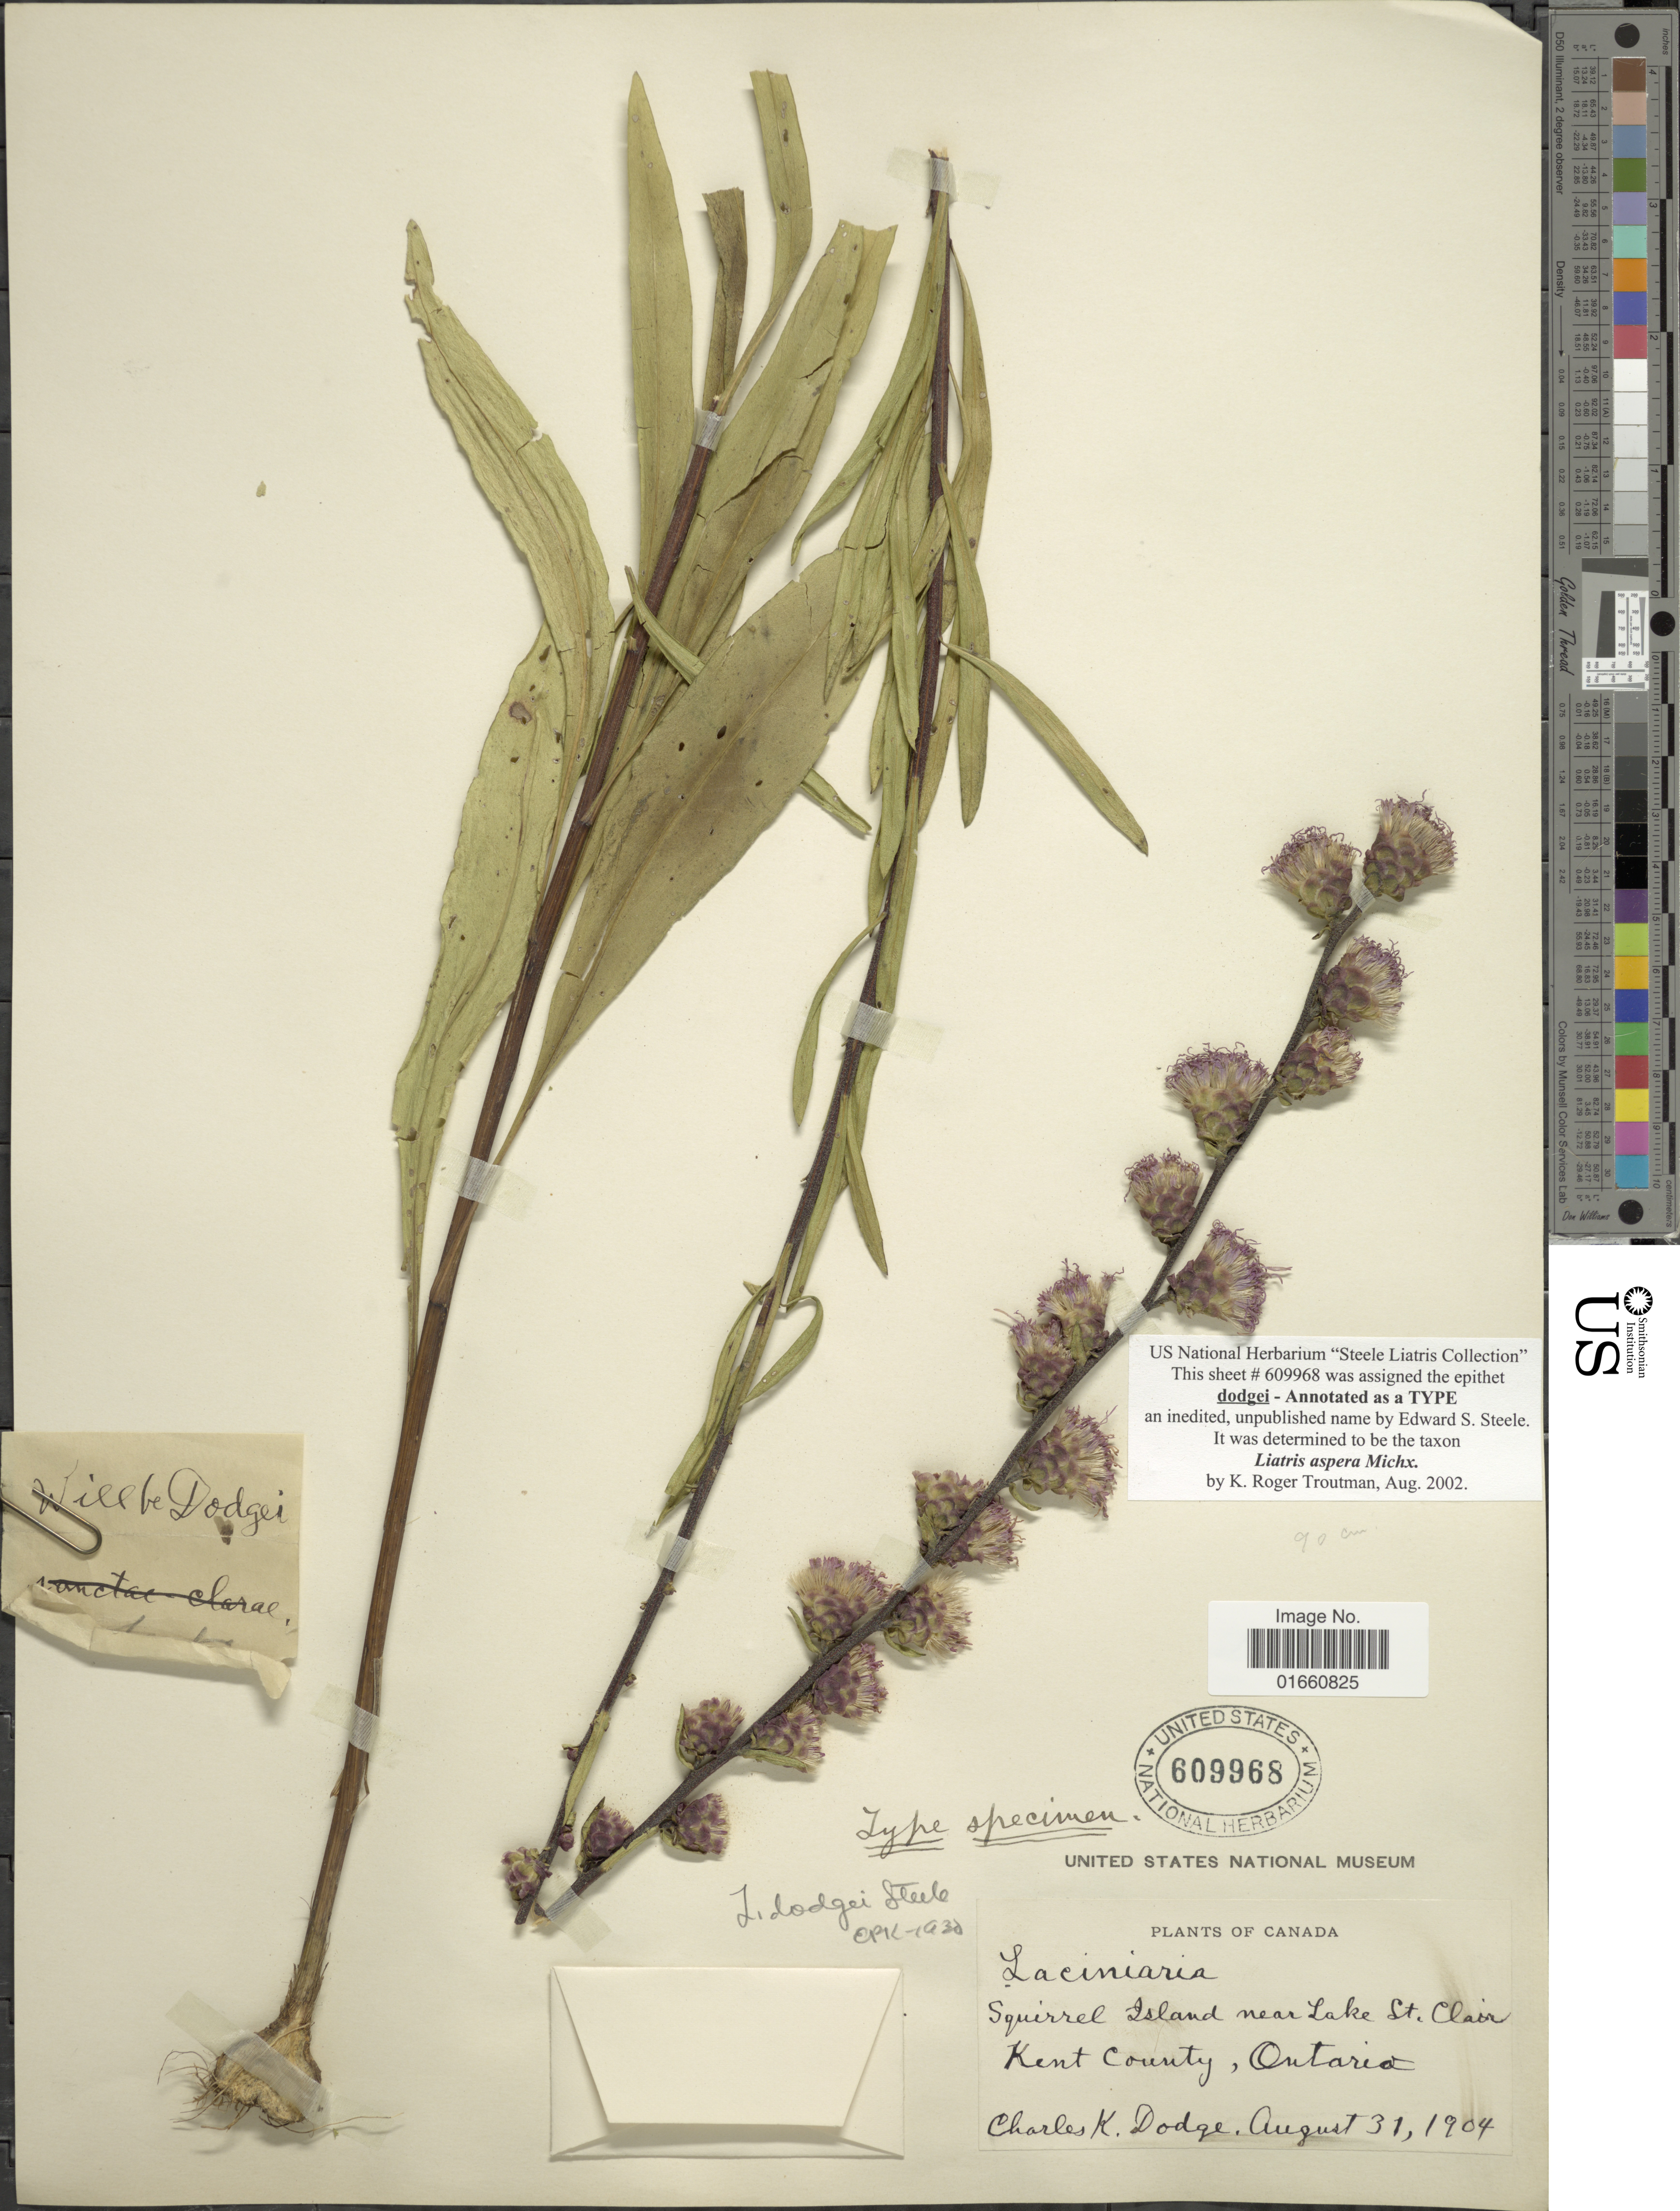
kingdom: Plantae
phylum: Tracheophyta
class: Magnoliopsida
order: Asterales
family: Asteraceae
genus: Liatris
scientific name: Liatris aspera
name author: Michx.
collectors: C. K. Dodge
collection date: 1904-08-31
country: Canada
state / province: Ontario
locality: Squirrel Island near Lake St. Clair, Kent County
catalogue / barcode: US 609968